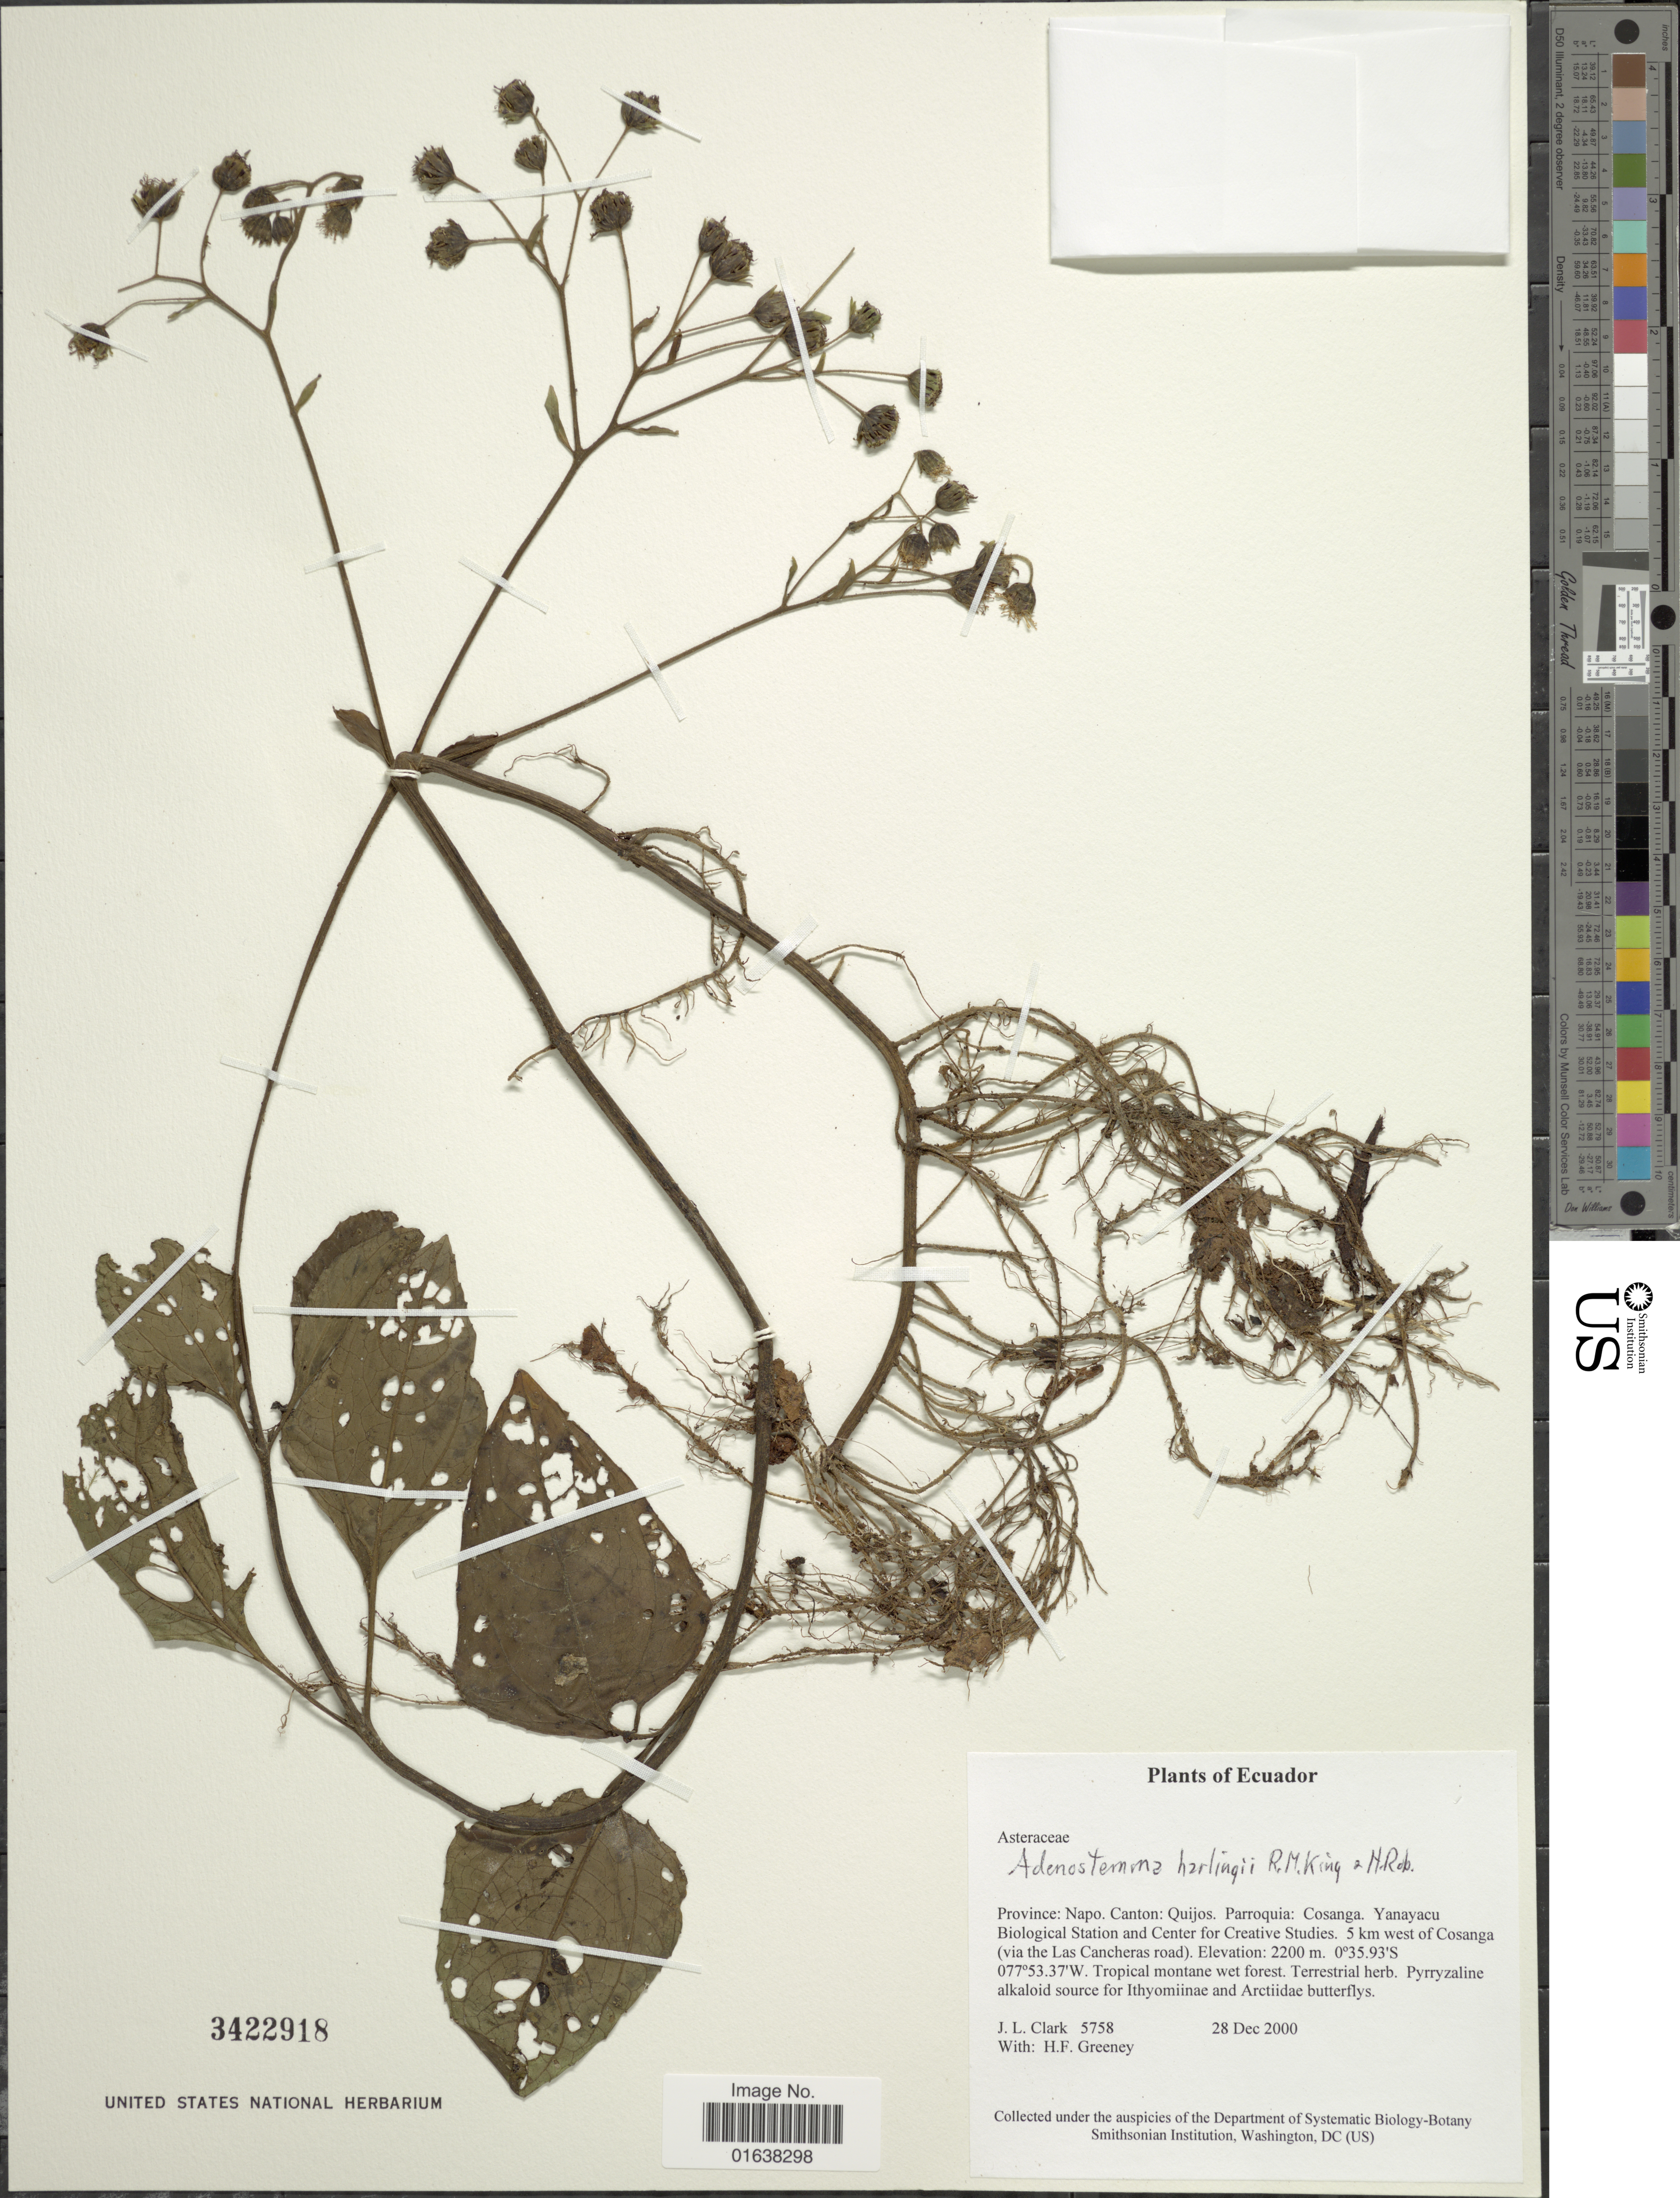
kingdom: Plantae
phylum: Tracheophyta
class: Magnoliopsida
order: Asterales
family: Asteraceae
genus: Adenostemma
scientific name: Adenostemma harlingii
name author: R.M. King & H. Rob.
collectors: J. L. Clark & H. Greeney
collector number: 5758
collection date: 2000-12-28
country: Ecuador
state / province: Napo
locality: Province: Napo. Canton: Quijos. Parroquia: Cosanga. Yanayacu Bilogical Station and Center for Creative Studies. 5 km west of Cosanga (via the Las Cancheras road)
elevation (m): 2200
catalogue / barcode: US 3422918